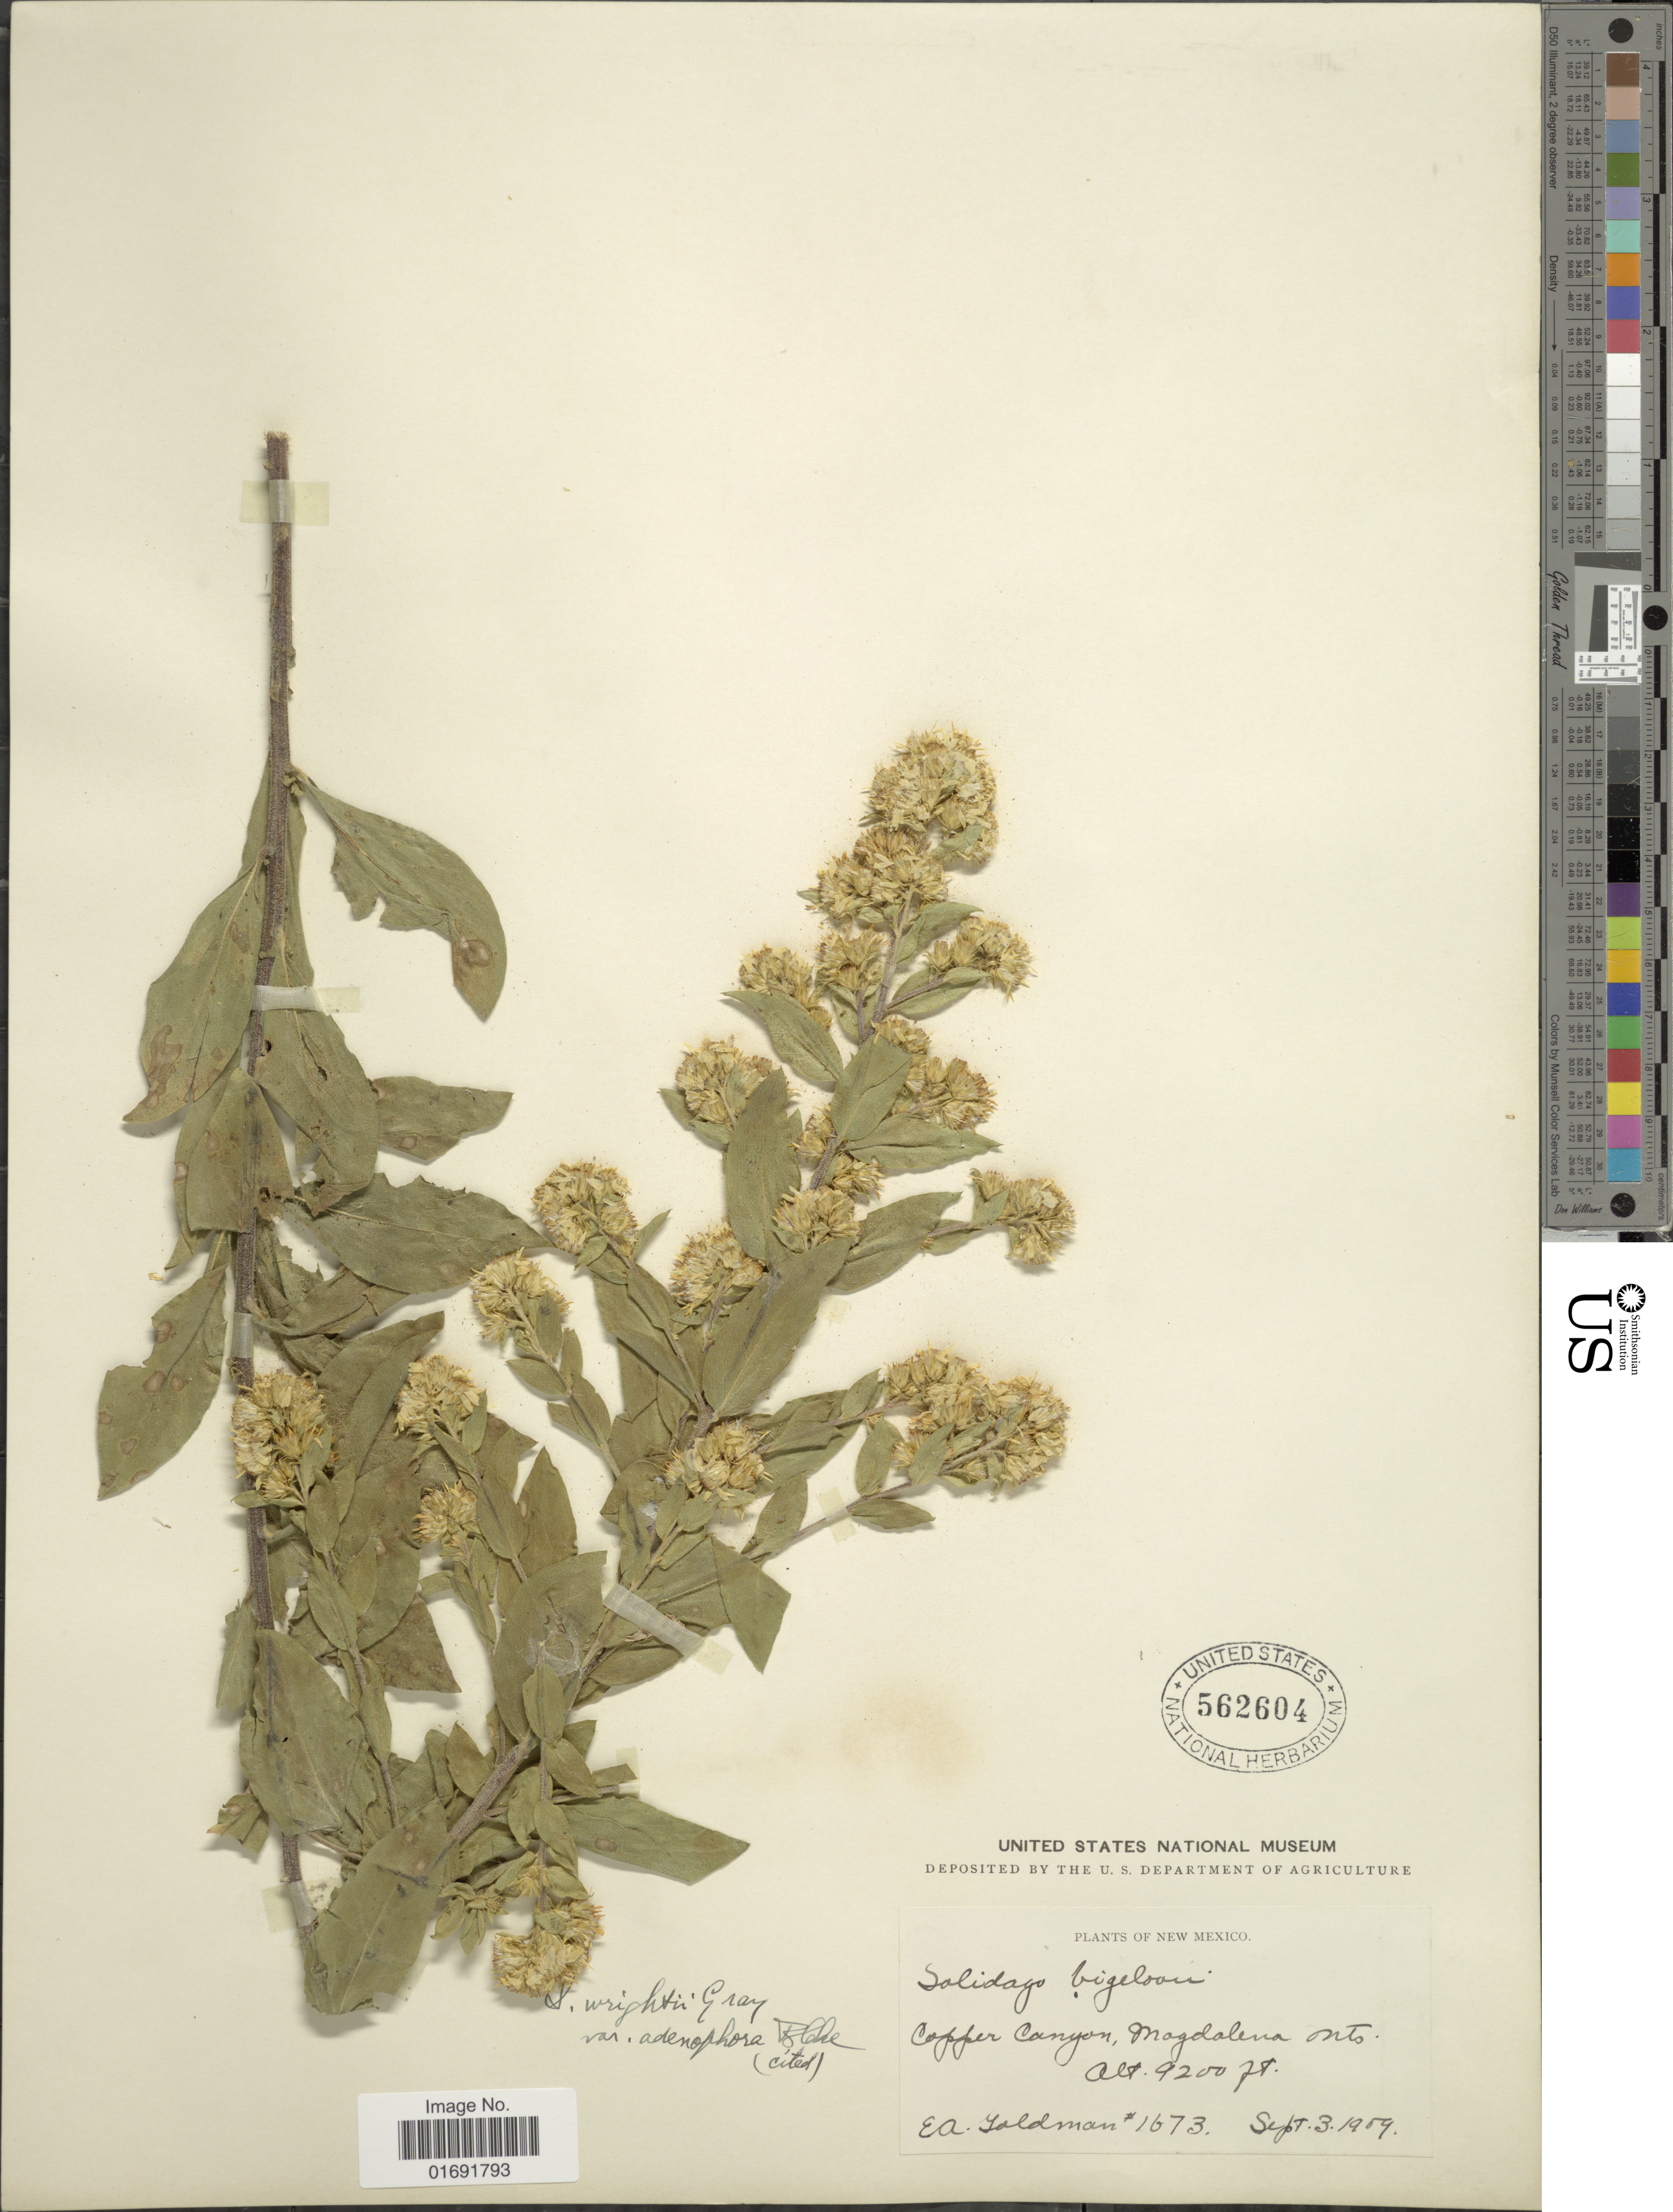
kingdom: Plantae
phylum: Tracheophyta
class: Magnoliopsida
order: Asterales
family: Asteraceae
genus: Solidago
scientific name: Solidago wrightii var. adenophora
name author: S.F. Blake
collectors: E. A. Goldman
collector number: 1673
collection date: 1909-09-03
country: United States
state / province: New Mexico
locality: Copper Canyon, Magdalena Mts.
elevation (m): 2804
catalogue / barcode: US 562604